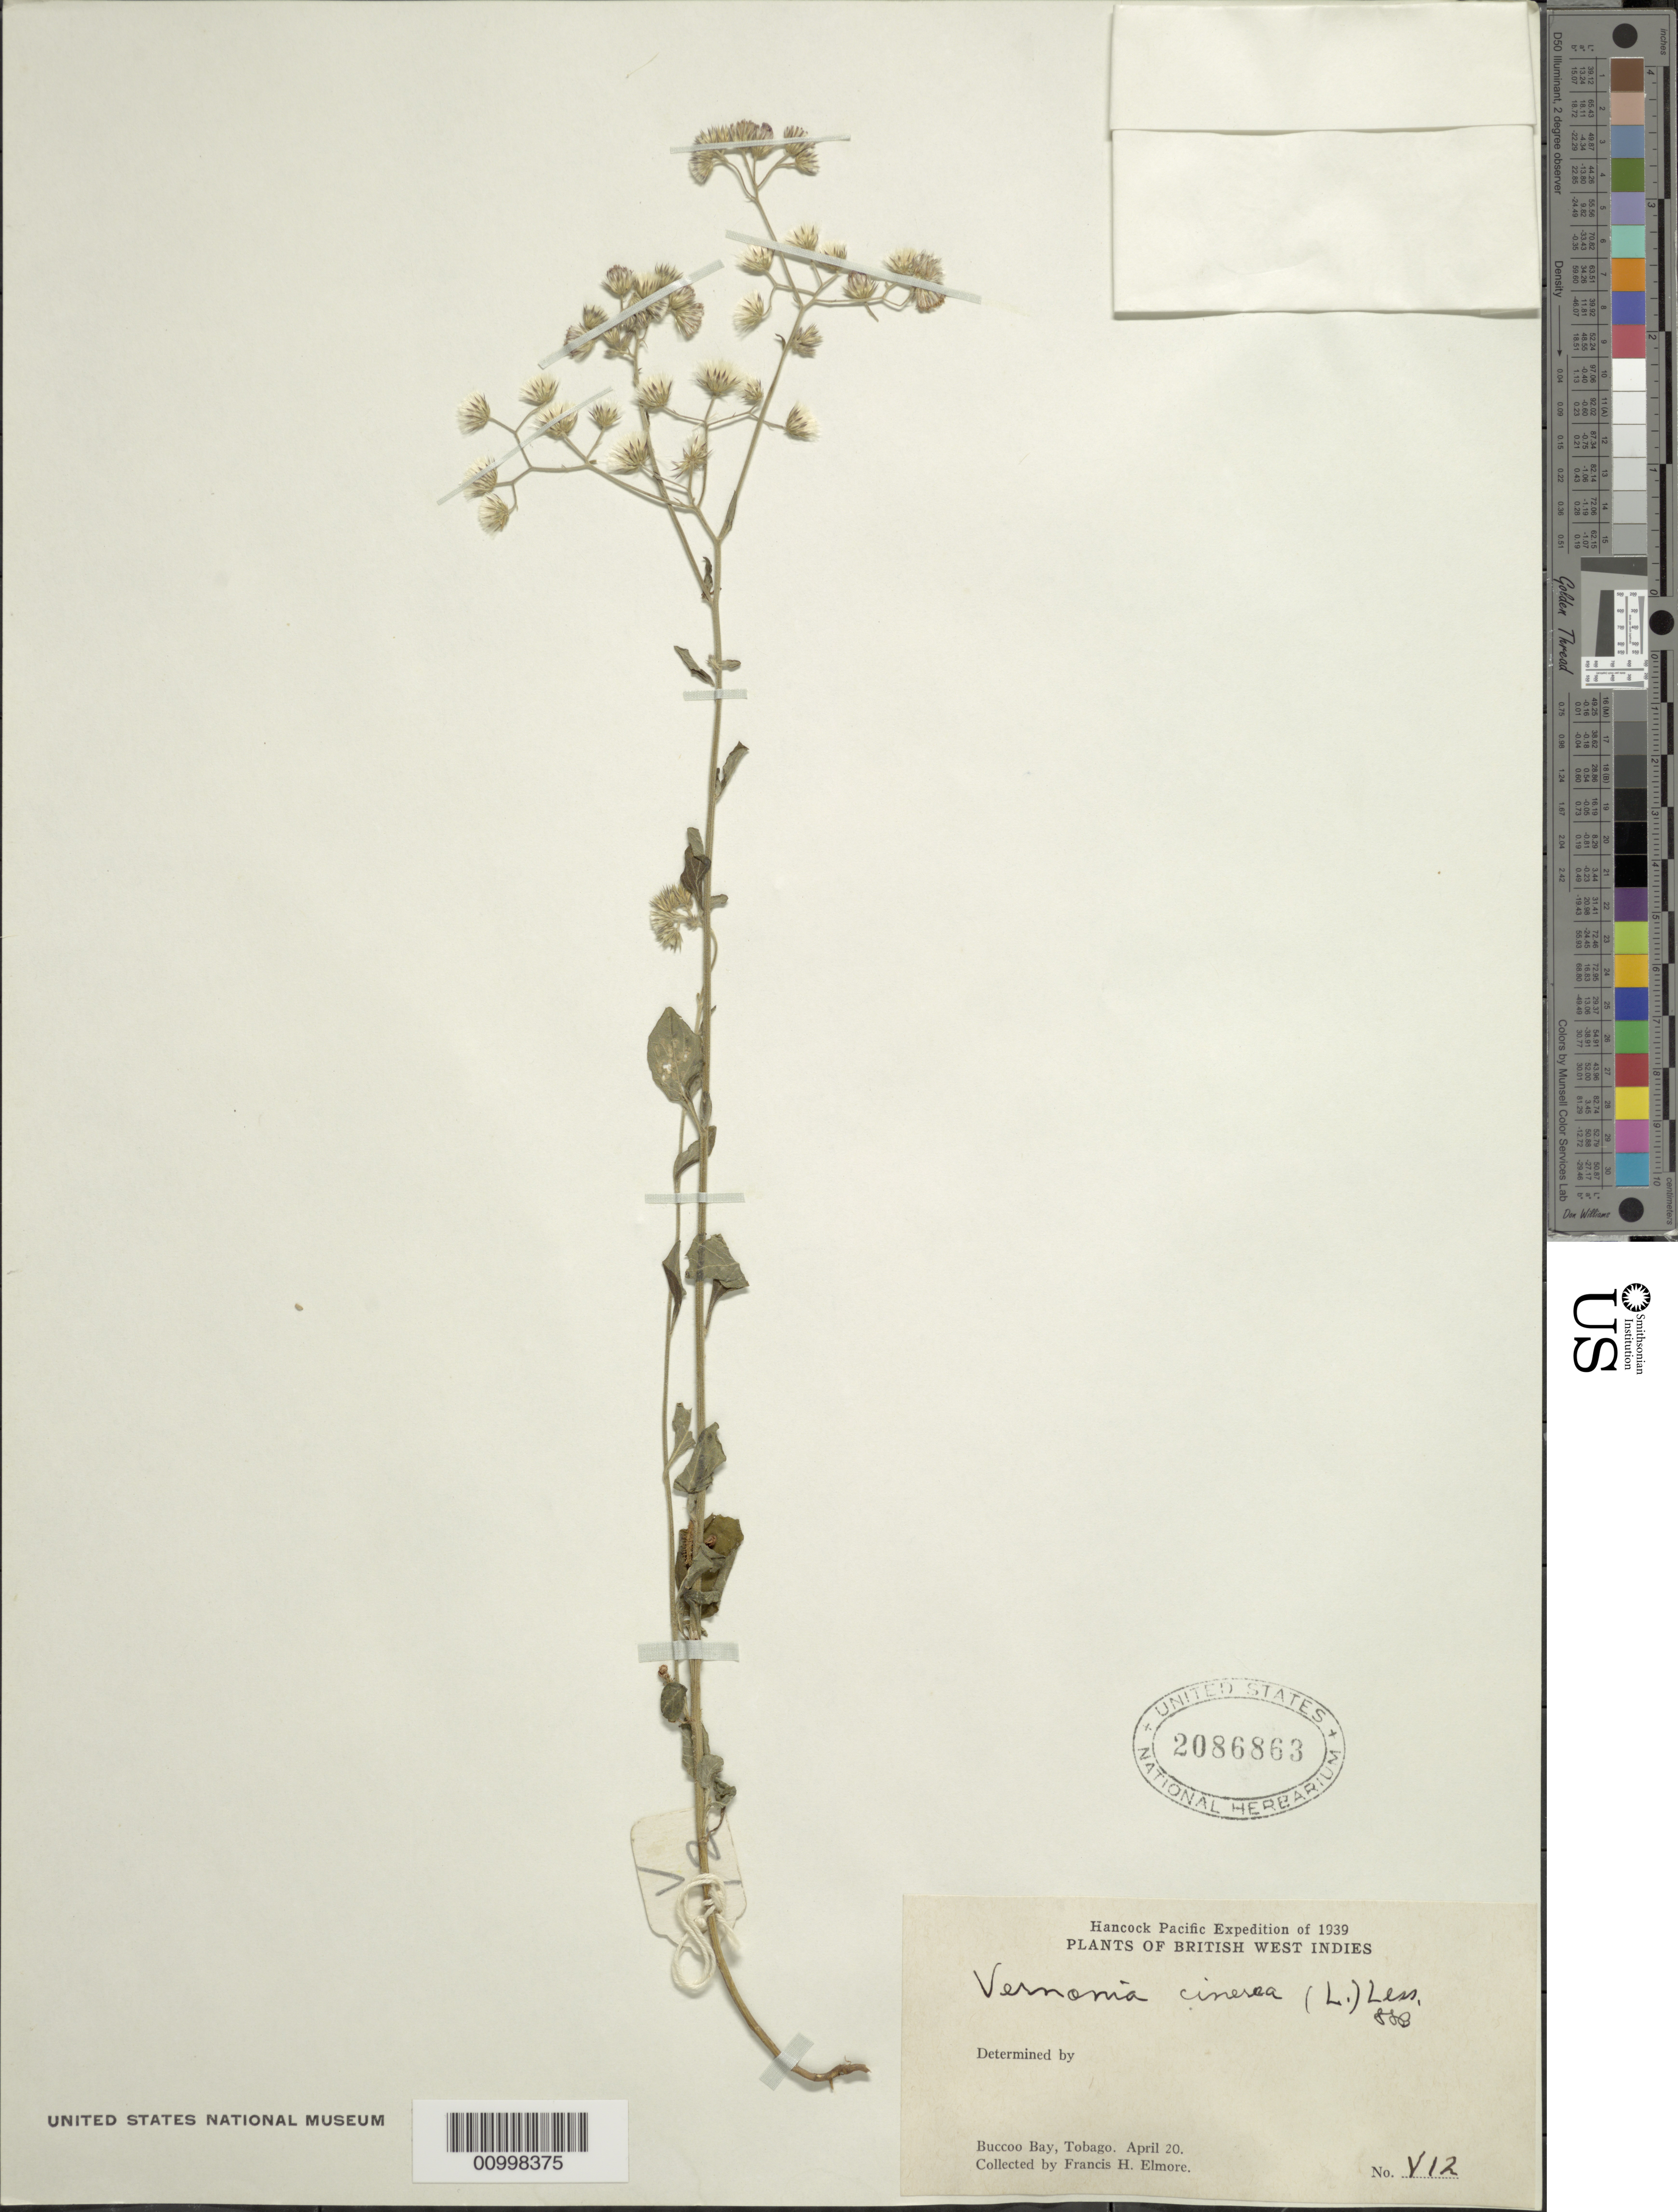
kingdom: Plantae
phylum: Tracheophyta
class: Magnoliopsida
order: Asterales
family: Asteraceae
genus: Cyanthillium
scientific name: Cyanthillium cinereum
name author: (L.) H. Rob.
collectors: F. H. Elmore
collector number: V12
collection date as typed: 20 Apr 1939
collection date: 1939-04-20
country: Trinidad and Tobago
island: Tobago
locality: Buccoo Bay.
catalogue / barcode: US 2086863